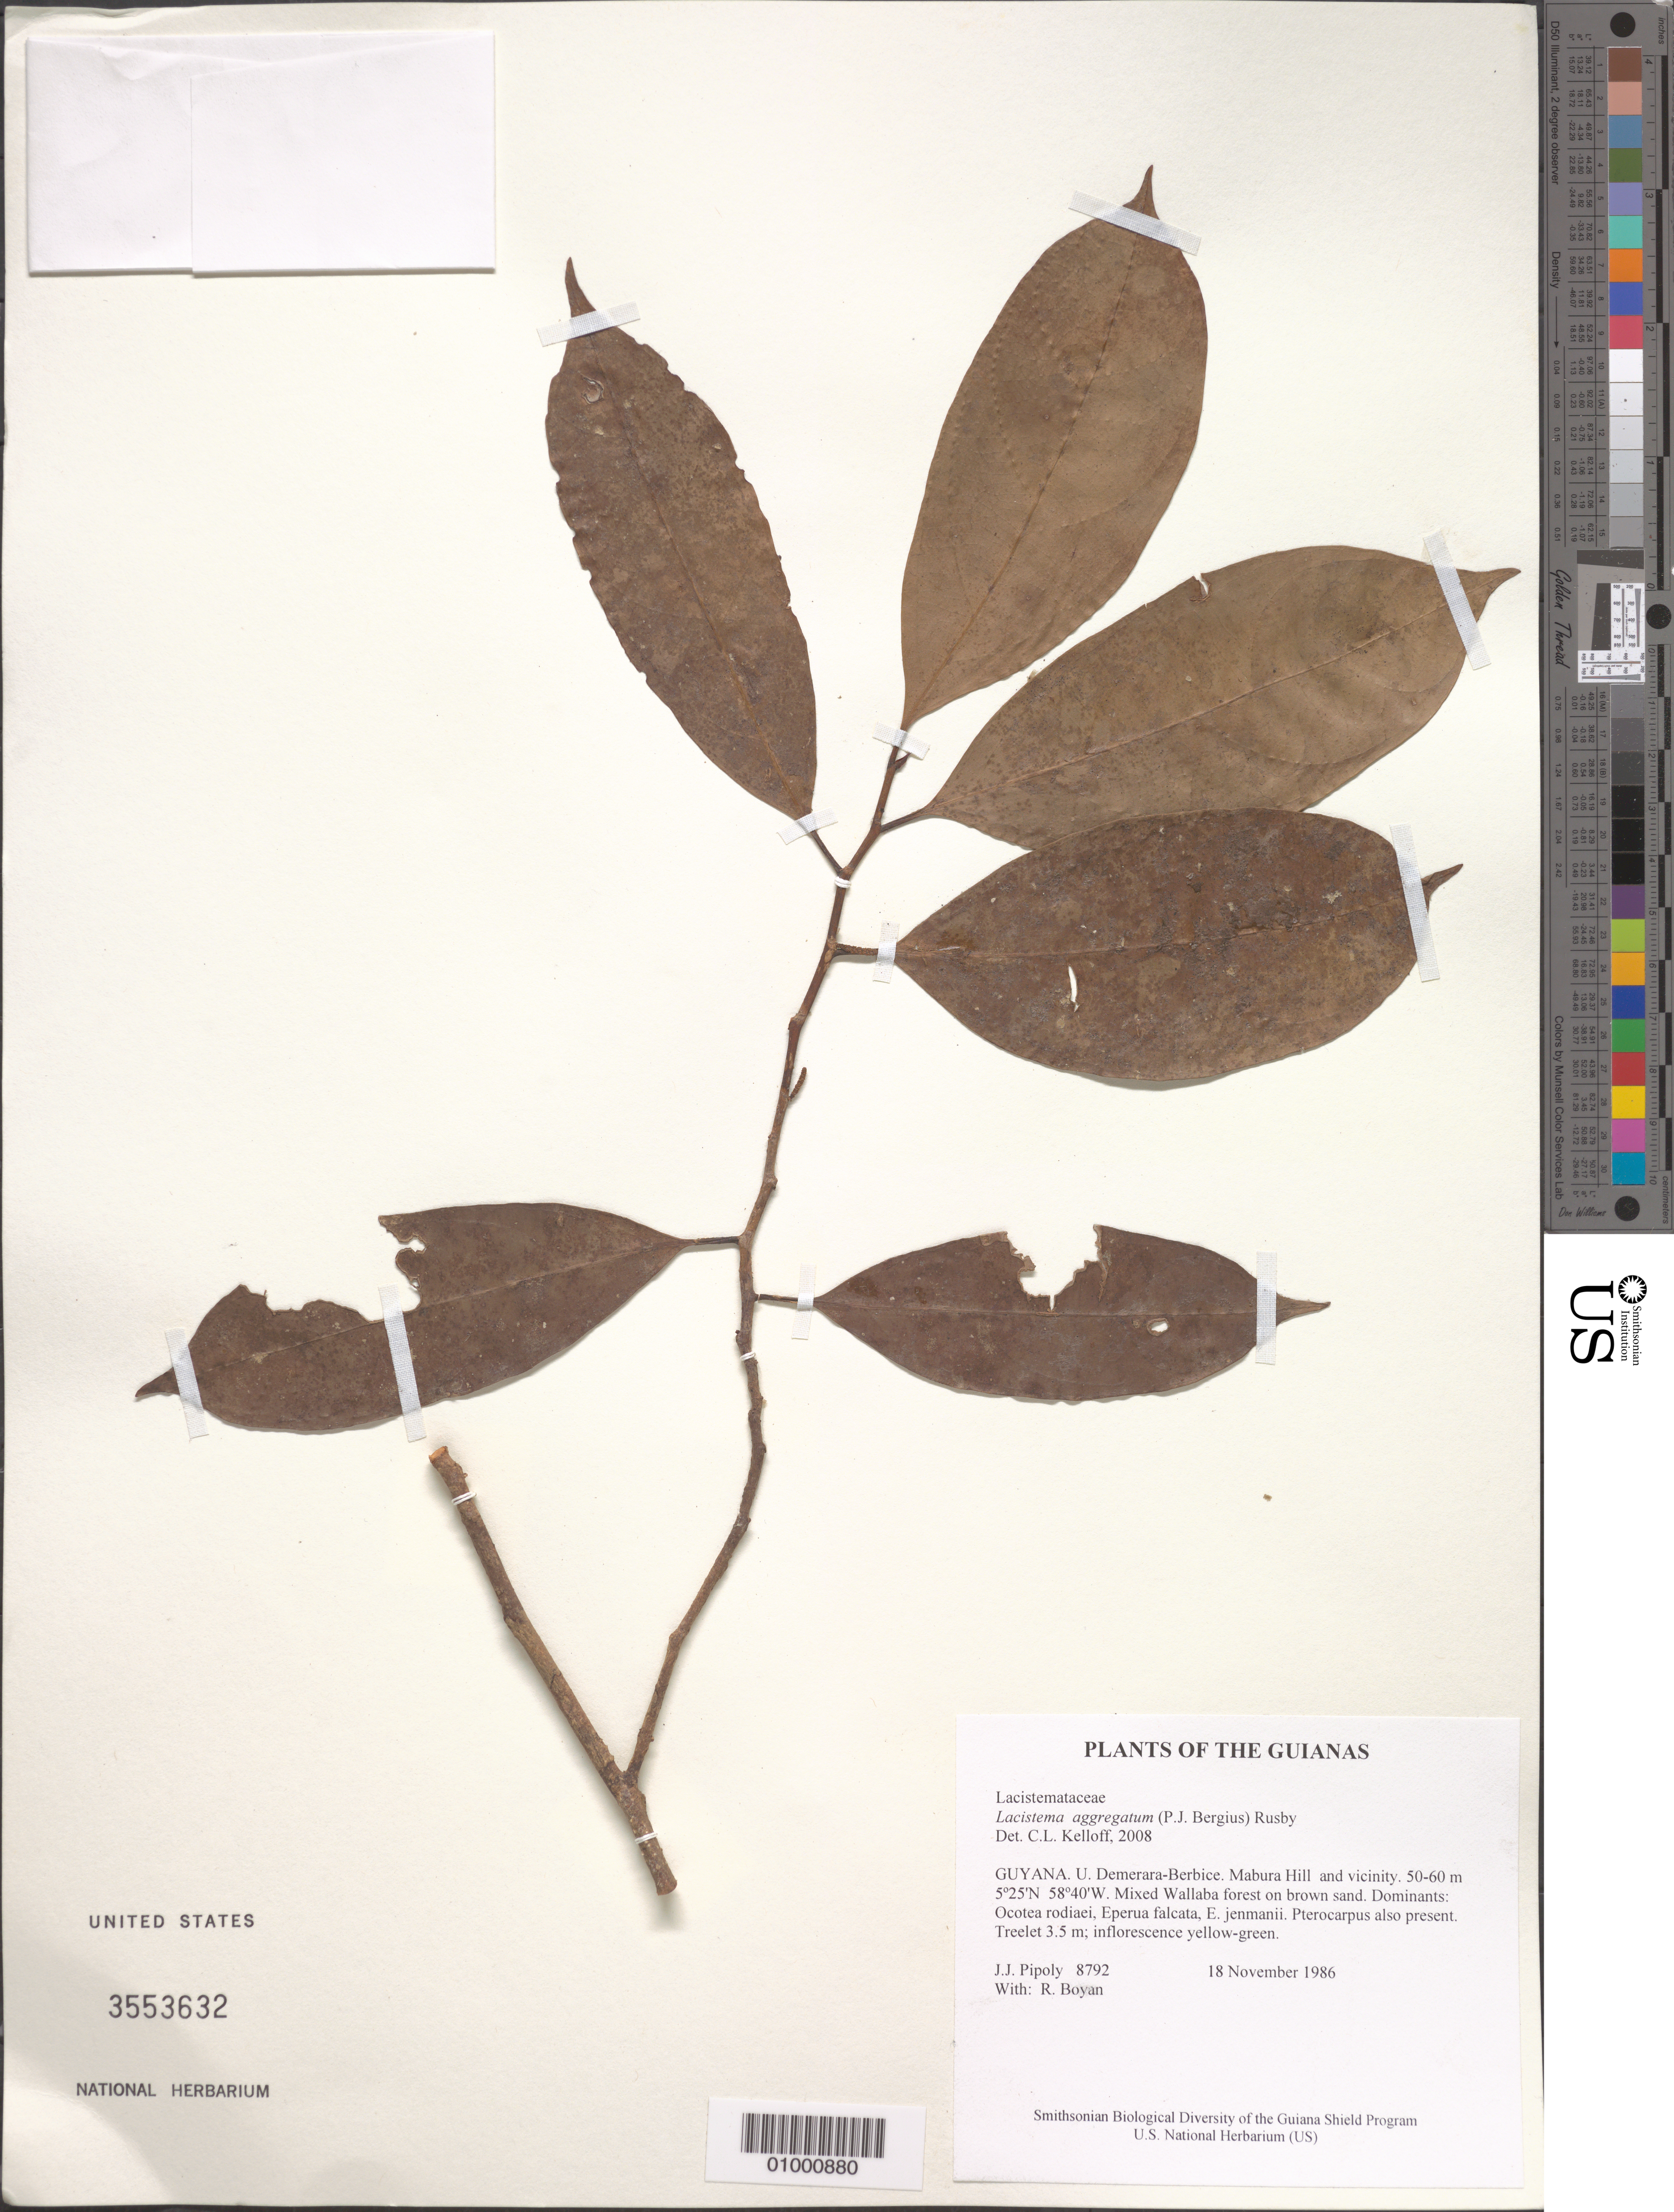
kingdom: Plantae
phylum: Tracheophyta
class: Magnoliopsida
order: Malpighiales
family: Lacistemataceae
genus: Lacistema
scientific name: Lacistema aggregatum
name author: (P.J. Bergius) Rusby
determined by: Kelloff, Carol L., (US), Smithsonian Institution - National Museum of Natural History (UNITED STATES)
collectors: J. J. Pipoly & R. Boyan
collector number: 8792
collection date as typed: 18 November 1986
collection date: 1986-11-18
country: Guyana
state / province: U. Demerara-Berbice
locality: Mabura Hill and vicinity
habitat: Mixed Wallaba forest on brown sand. Dominants: Ocotea rodiaei, Eperua falcata, E. jenmanii. Pterocarpus also present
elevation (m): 50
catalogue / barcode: US 3553632